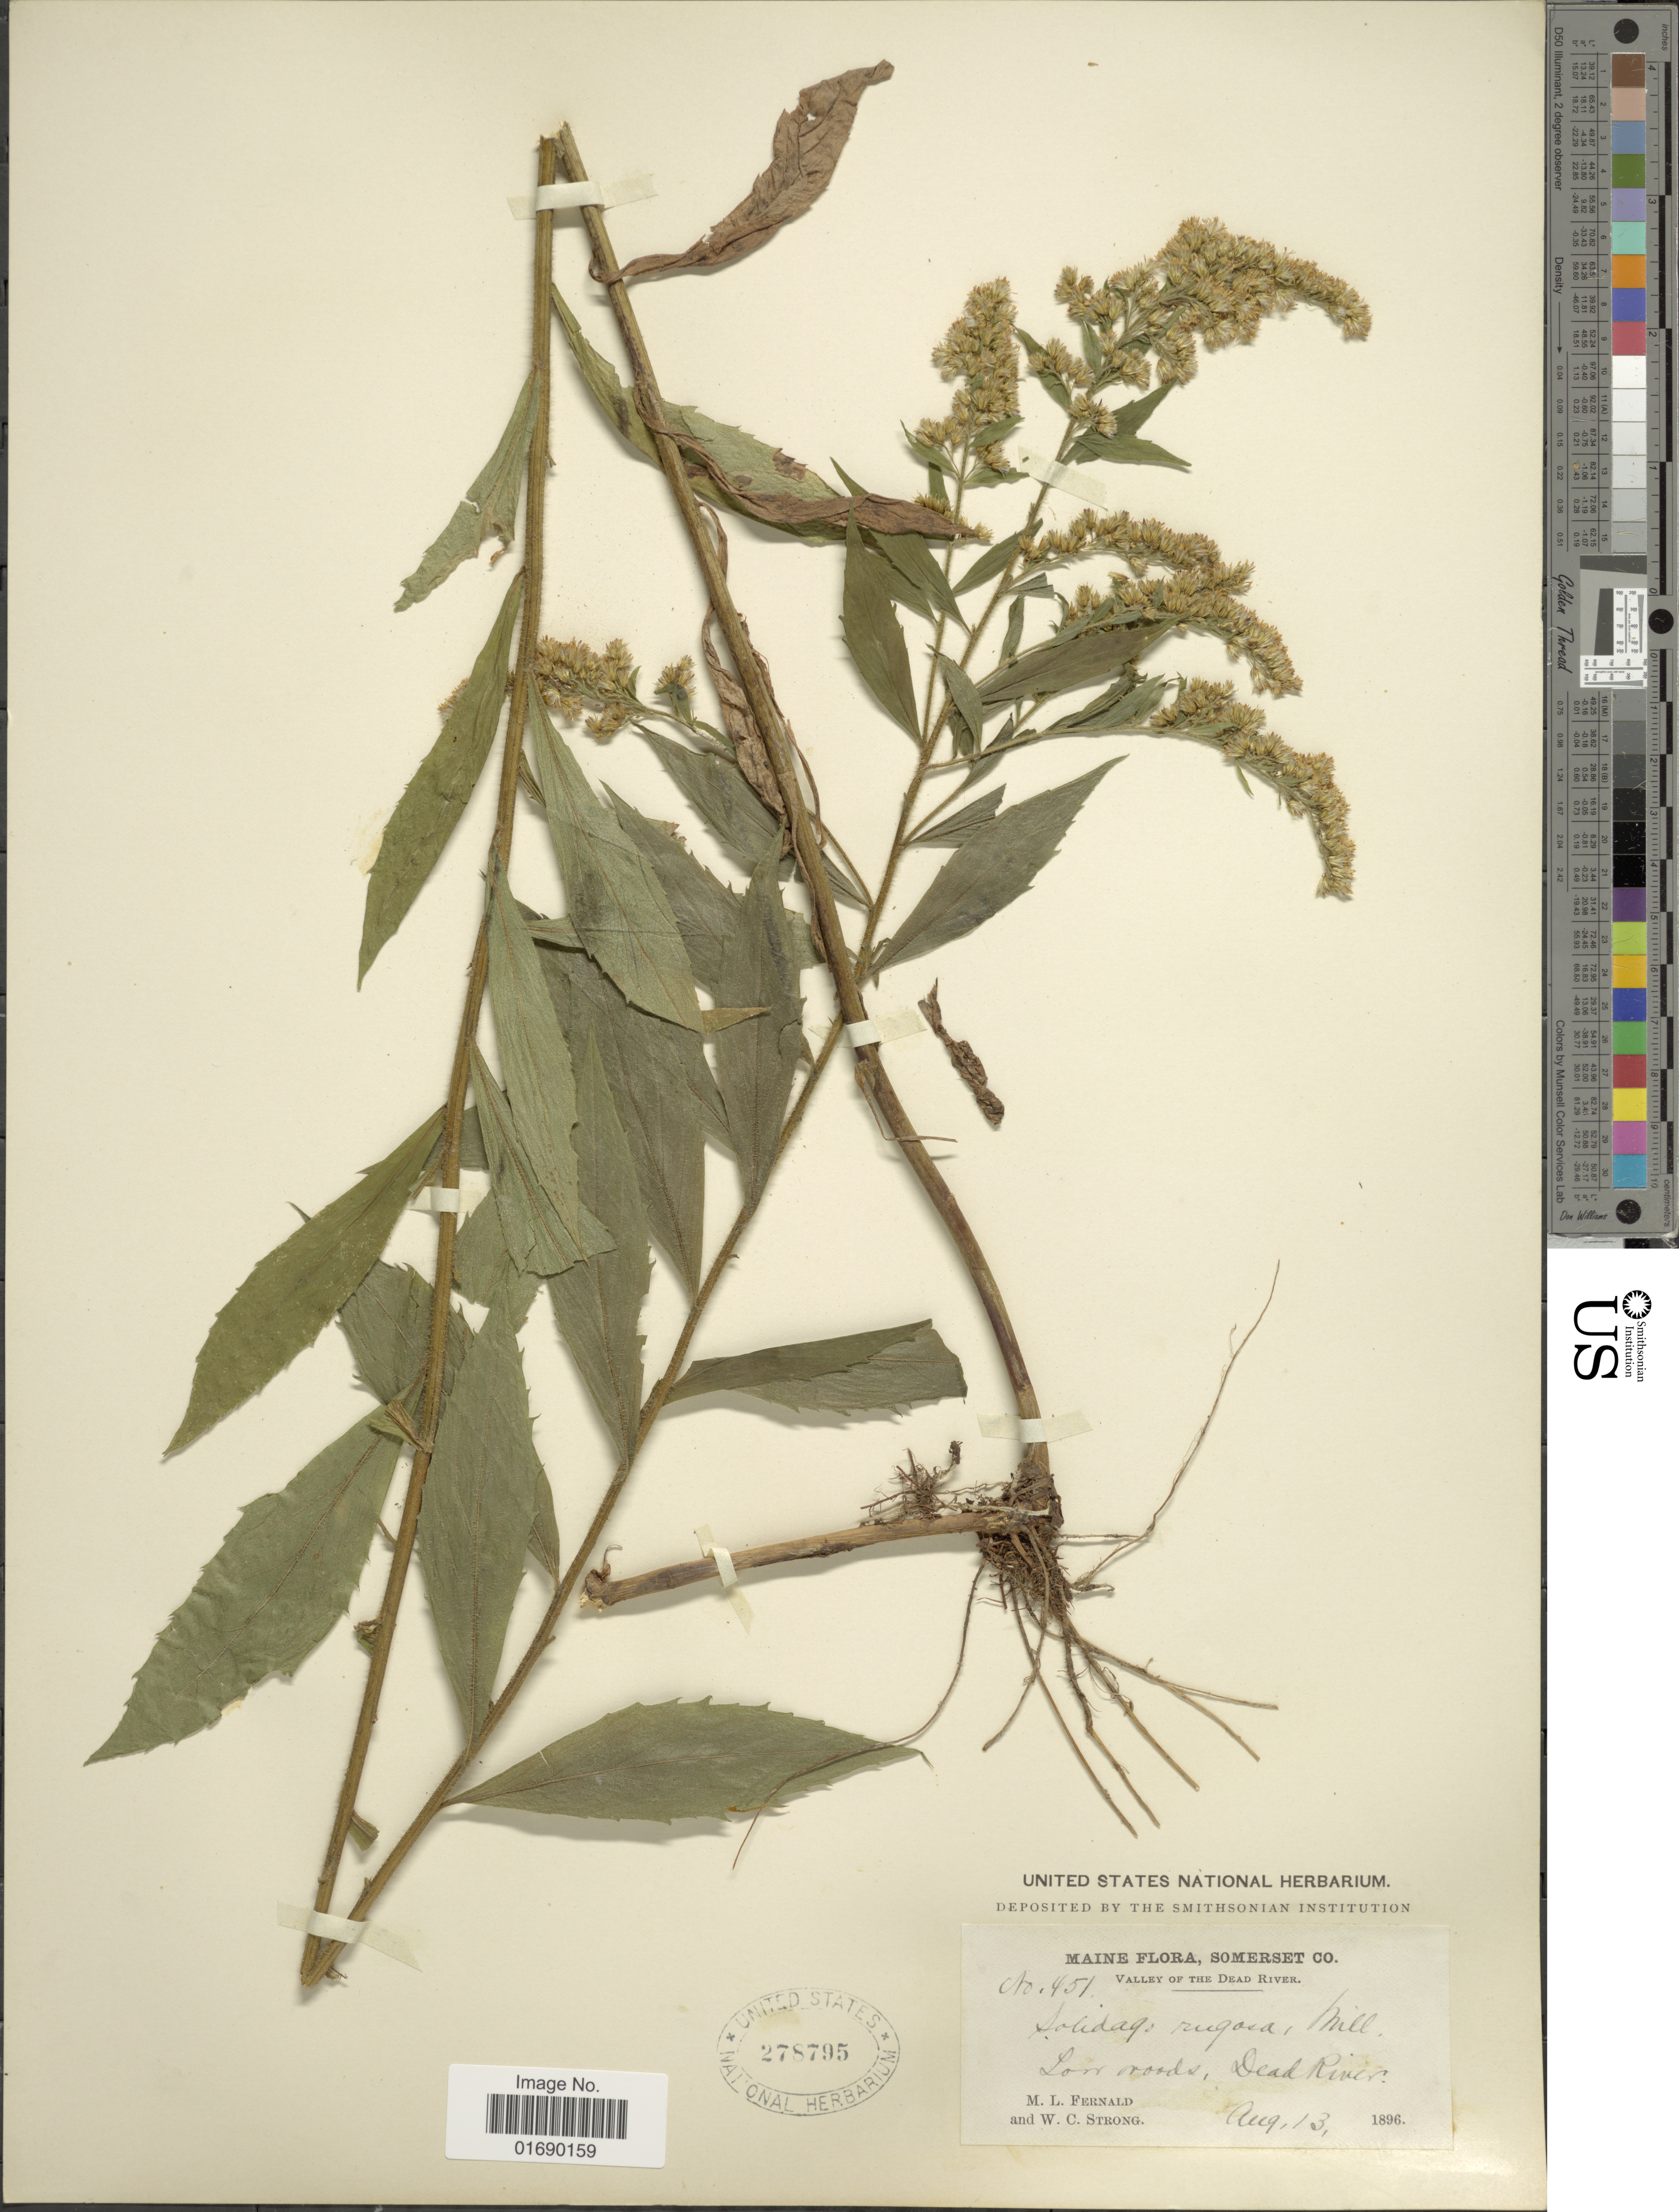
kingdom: Plantae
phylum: Tracheophyta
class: Magnoliopsida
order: Asterales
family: Asteraceae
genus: Solidago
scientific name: Solidago rugosa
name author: Mill.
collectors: M. L. Fernald & W. C. Strong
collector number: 451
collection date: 1896-08-13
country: United States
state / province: Maine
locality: Somerset Co, Valley of the Dead River, Low woods, Dead River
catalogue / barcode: US 278795